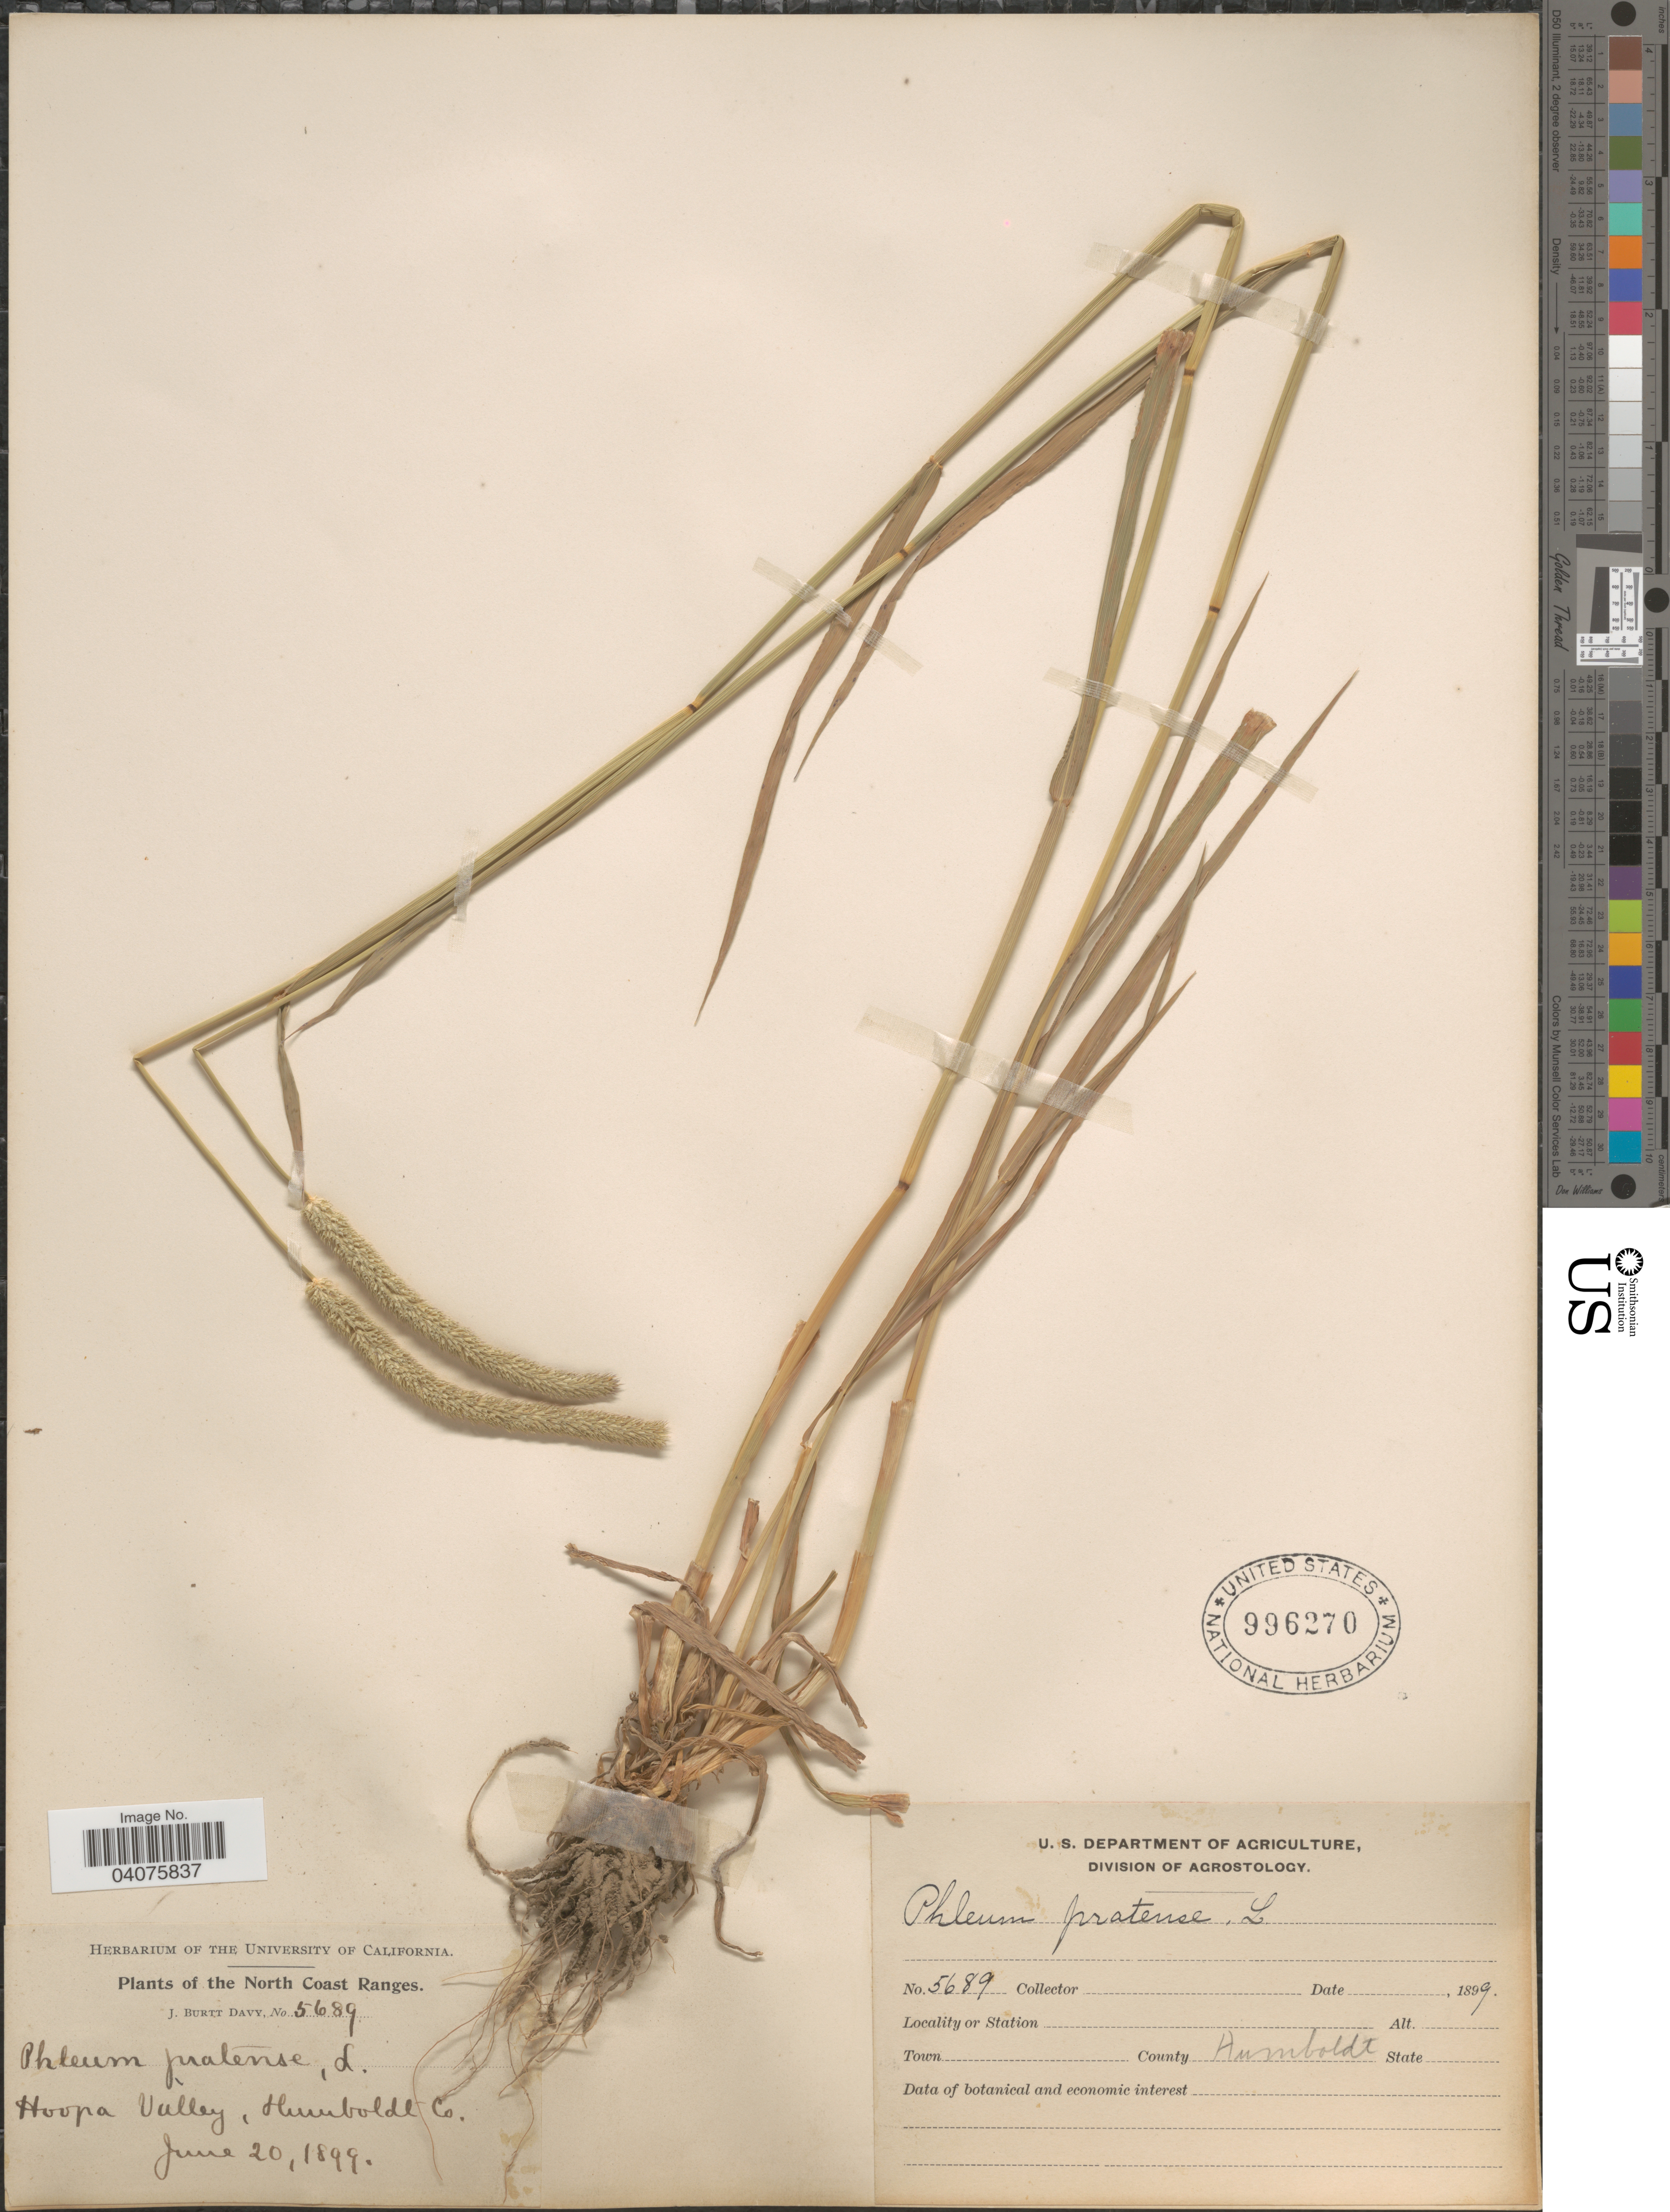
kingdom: Plantae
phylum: Tracheophyta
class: Liliopsida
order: Poales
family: Poaceae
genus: Phleum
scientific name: Phleum pratense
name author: L.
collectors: J. Burtt Davy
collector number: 5689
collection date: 1899-06-20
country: United States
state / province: California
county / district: Humboldt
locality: The North Coast Ranges. Hoopa Valley, Humboldt Co.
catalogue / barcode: US 996270